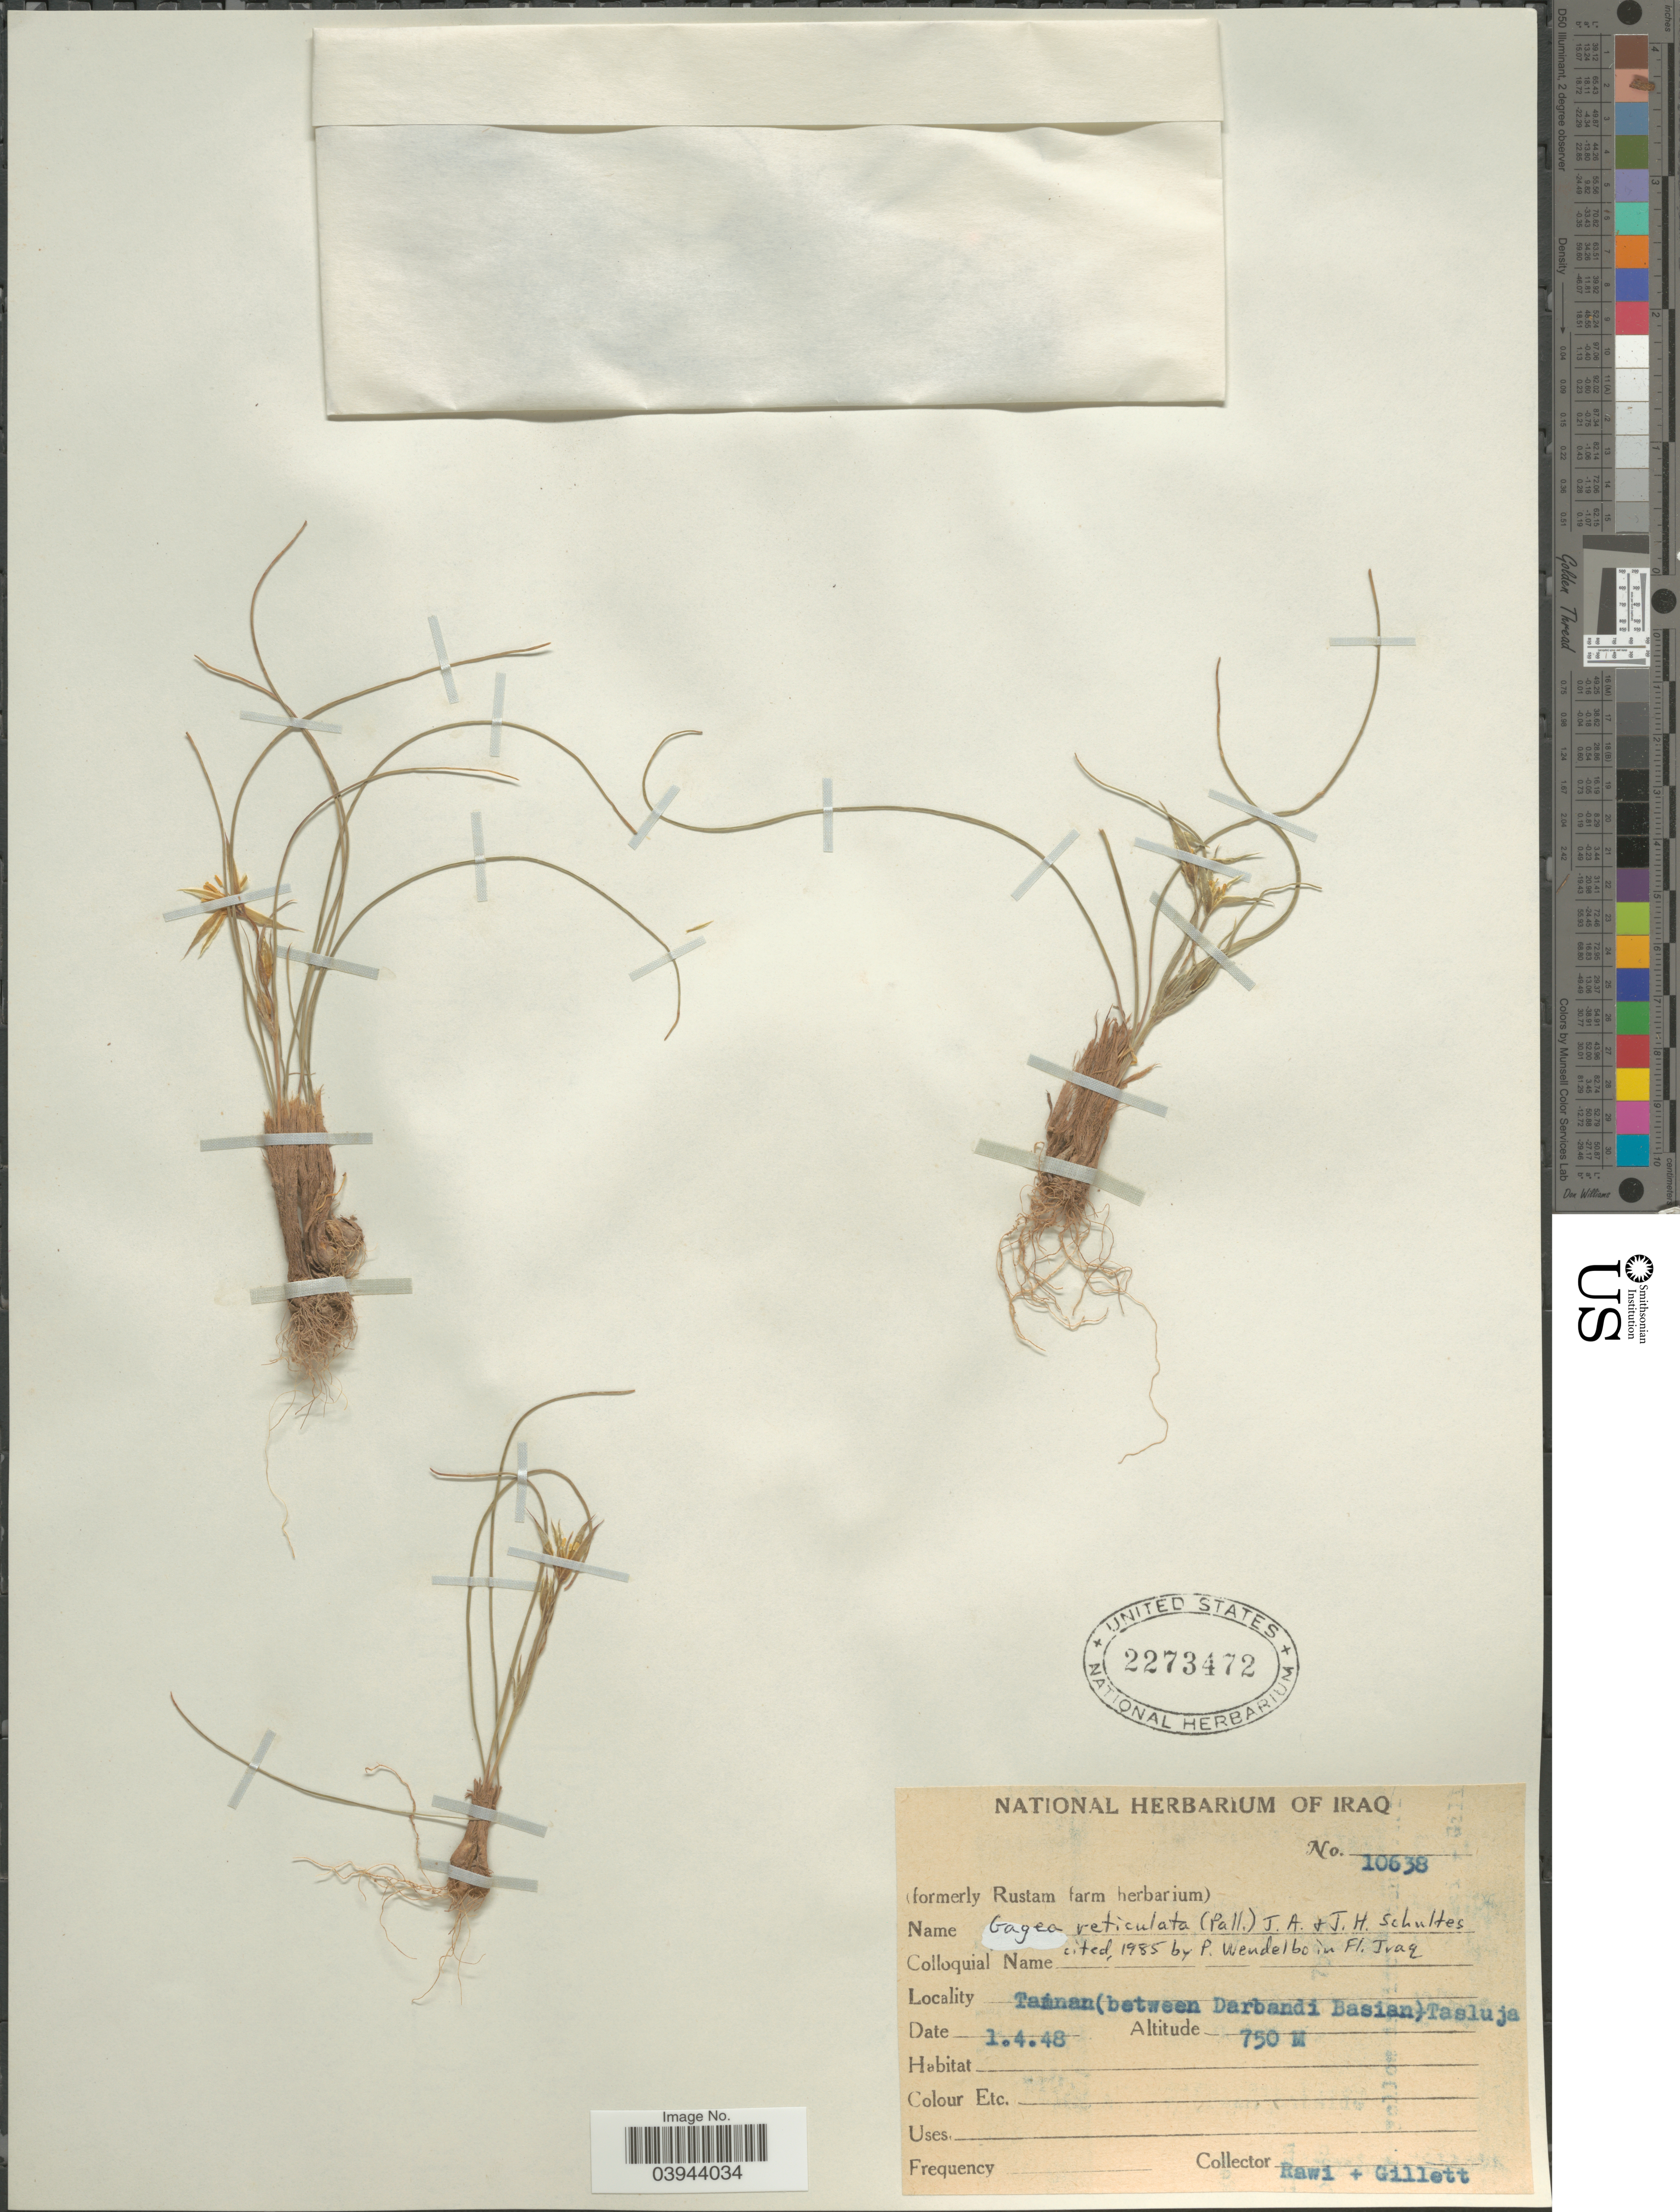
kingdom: Plantae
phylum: Tracheophyta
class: Liliopsida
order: Liliales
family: Liliaceae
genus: Gagea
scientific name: Gagea reticulata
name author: (Pall.) Schult. & Schult. f.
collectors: -. Rawi & Gillett, --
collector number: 10638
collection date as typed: Transcribed d/m/y: 1/4/48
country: Iraq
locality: Tainan (between Darbandi Basian) Tasluja.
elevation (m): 750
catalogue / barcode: US 2273472